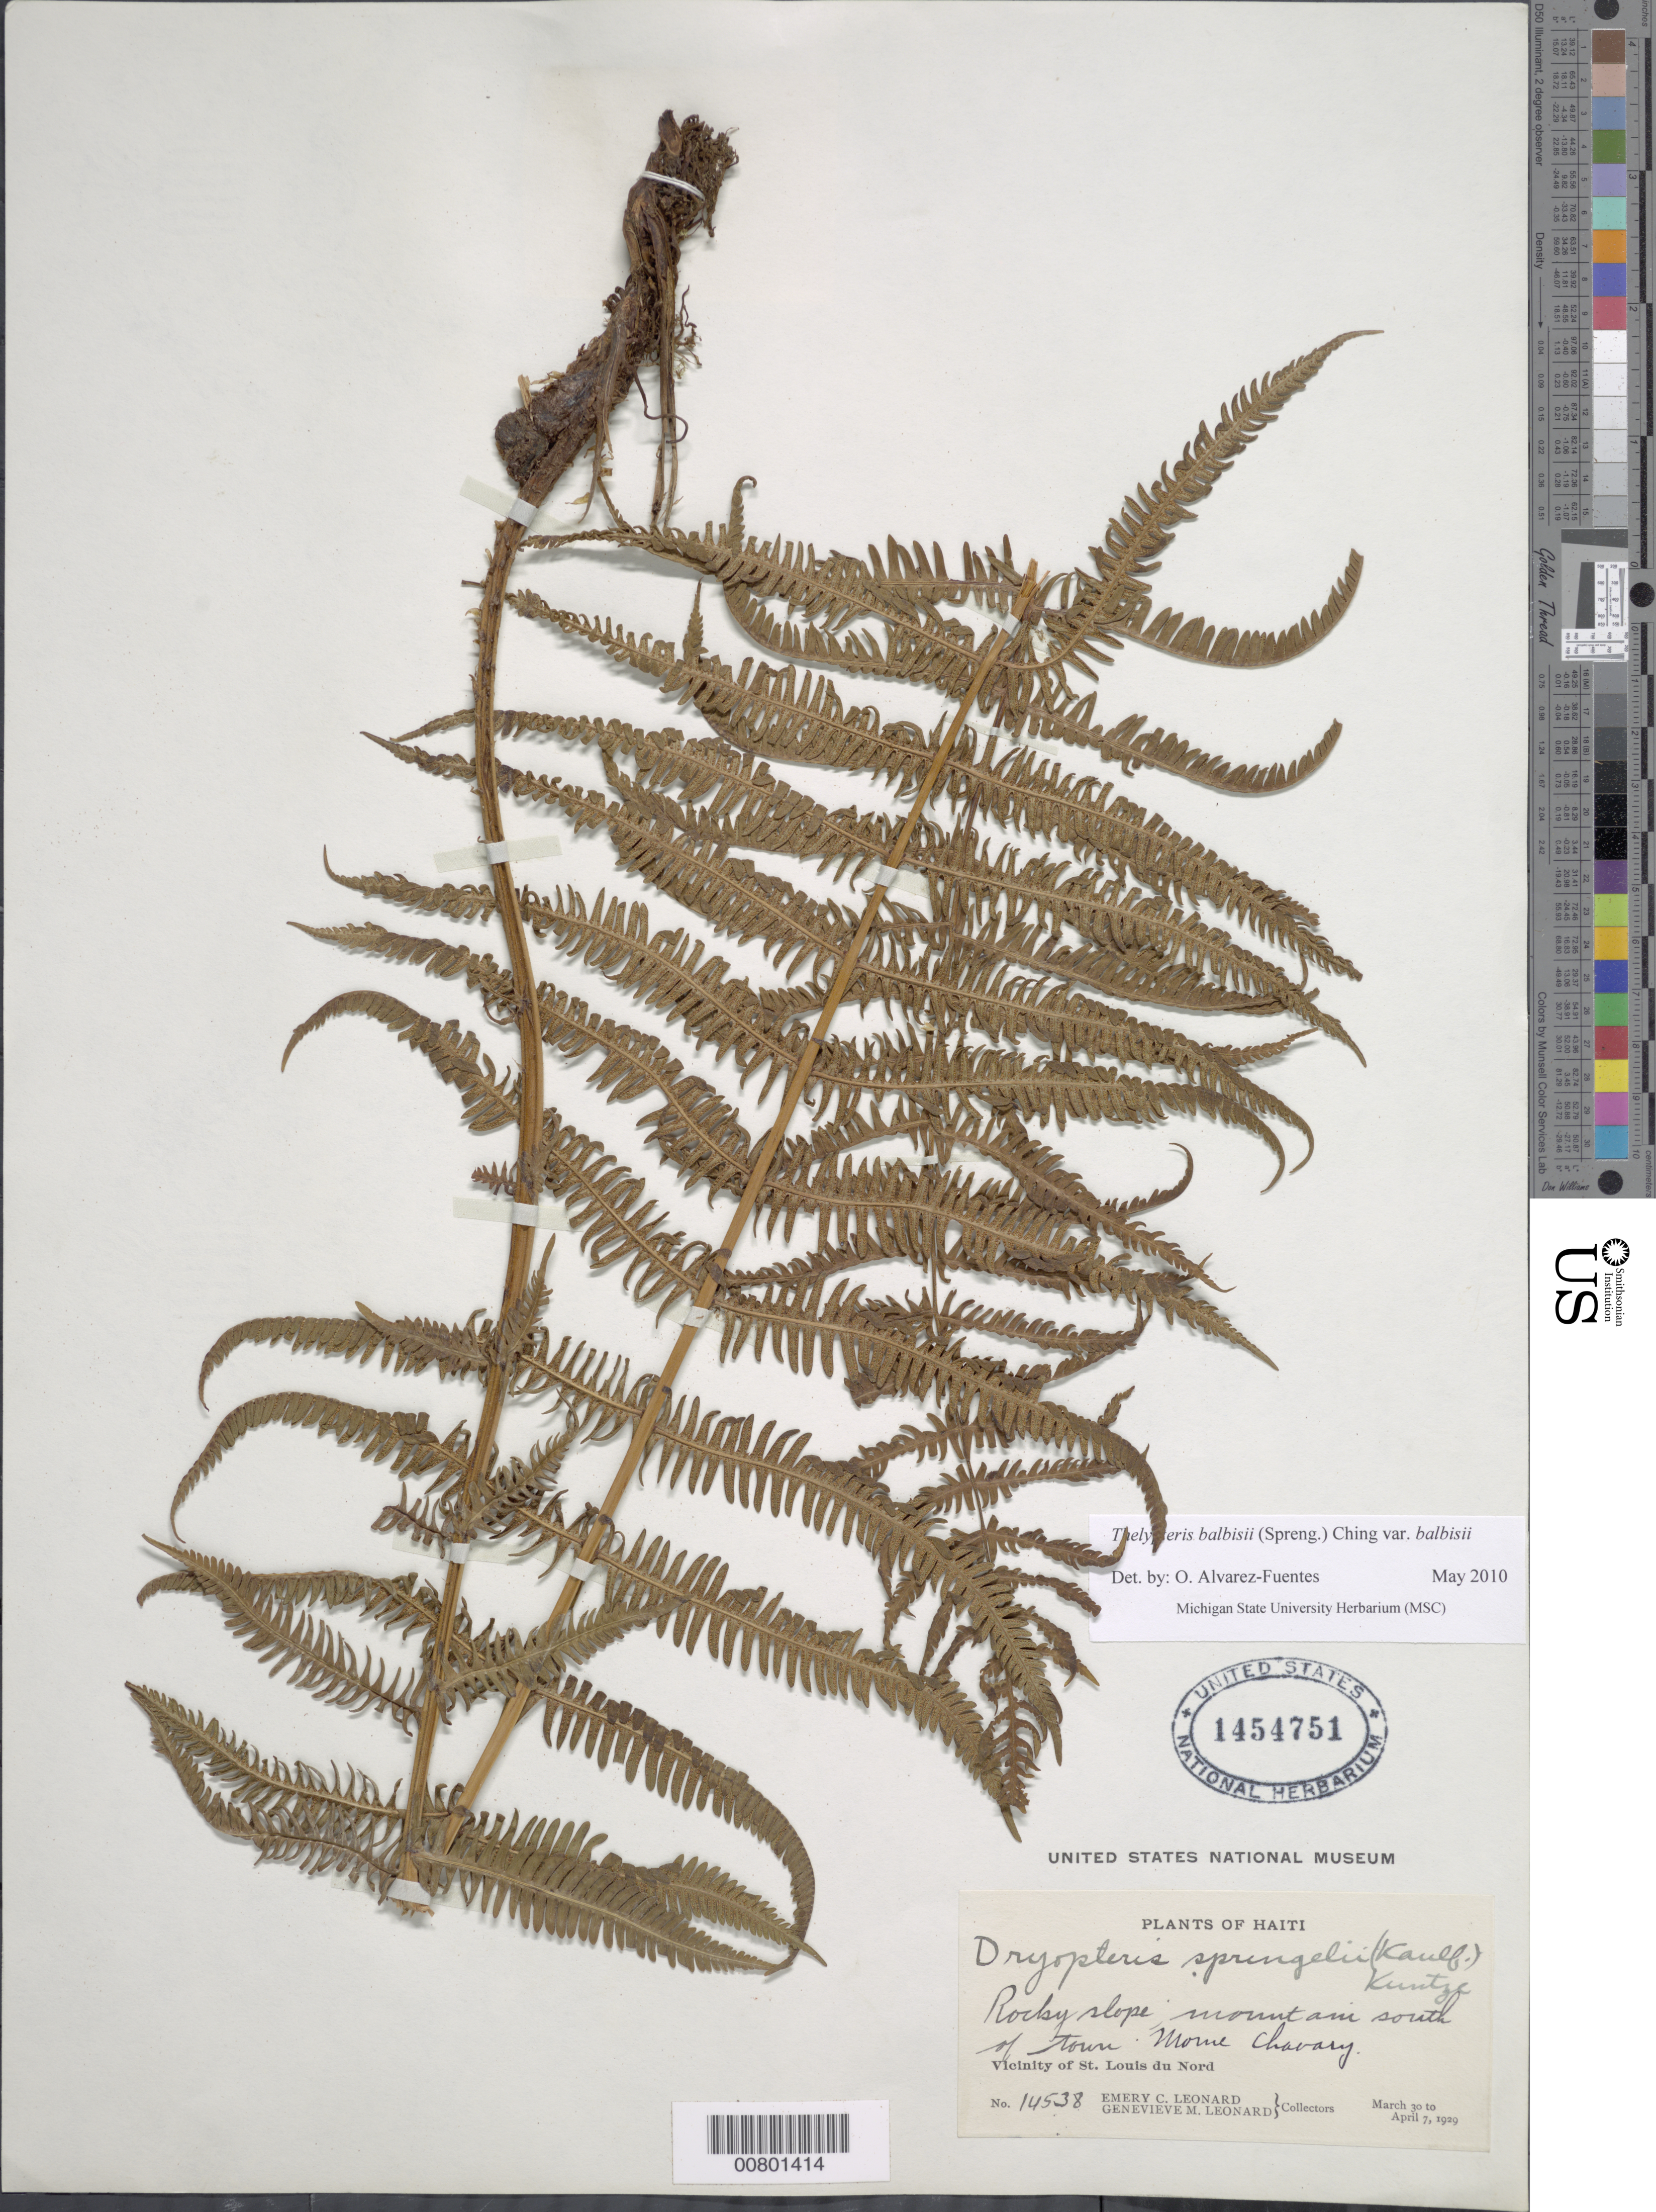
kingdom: Plantae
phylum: Tracheophyta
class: Polypodiopsida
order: Polypodiales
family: Thelypteridaceae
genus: Amauropelta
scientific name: Amauropelta balbisii (Spreng.) comb. nov., ined. 2015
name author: (Spreng.)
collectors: E. C. Leonard & G. M. Leonard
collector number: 14538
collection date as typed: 30 Mar 1929 to 07 Apr 1929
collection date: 1929-03-30/1929-04-07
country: Haiti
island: Hispaniola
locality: St. Louis du Nord, mountain S of town, Morne Chavary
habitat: Rocky mountain slope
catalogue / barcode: US 1454751